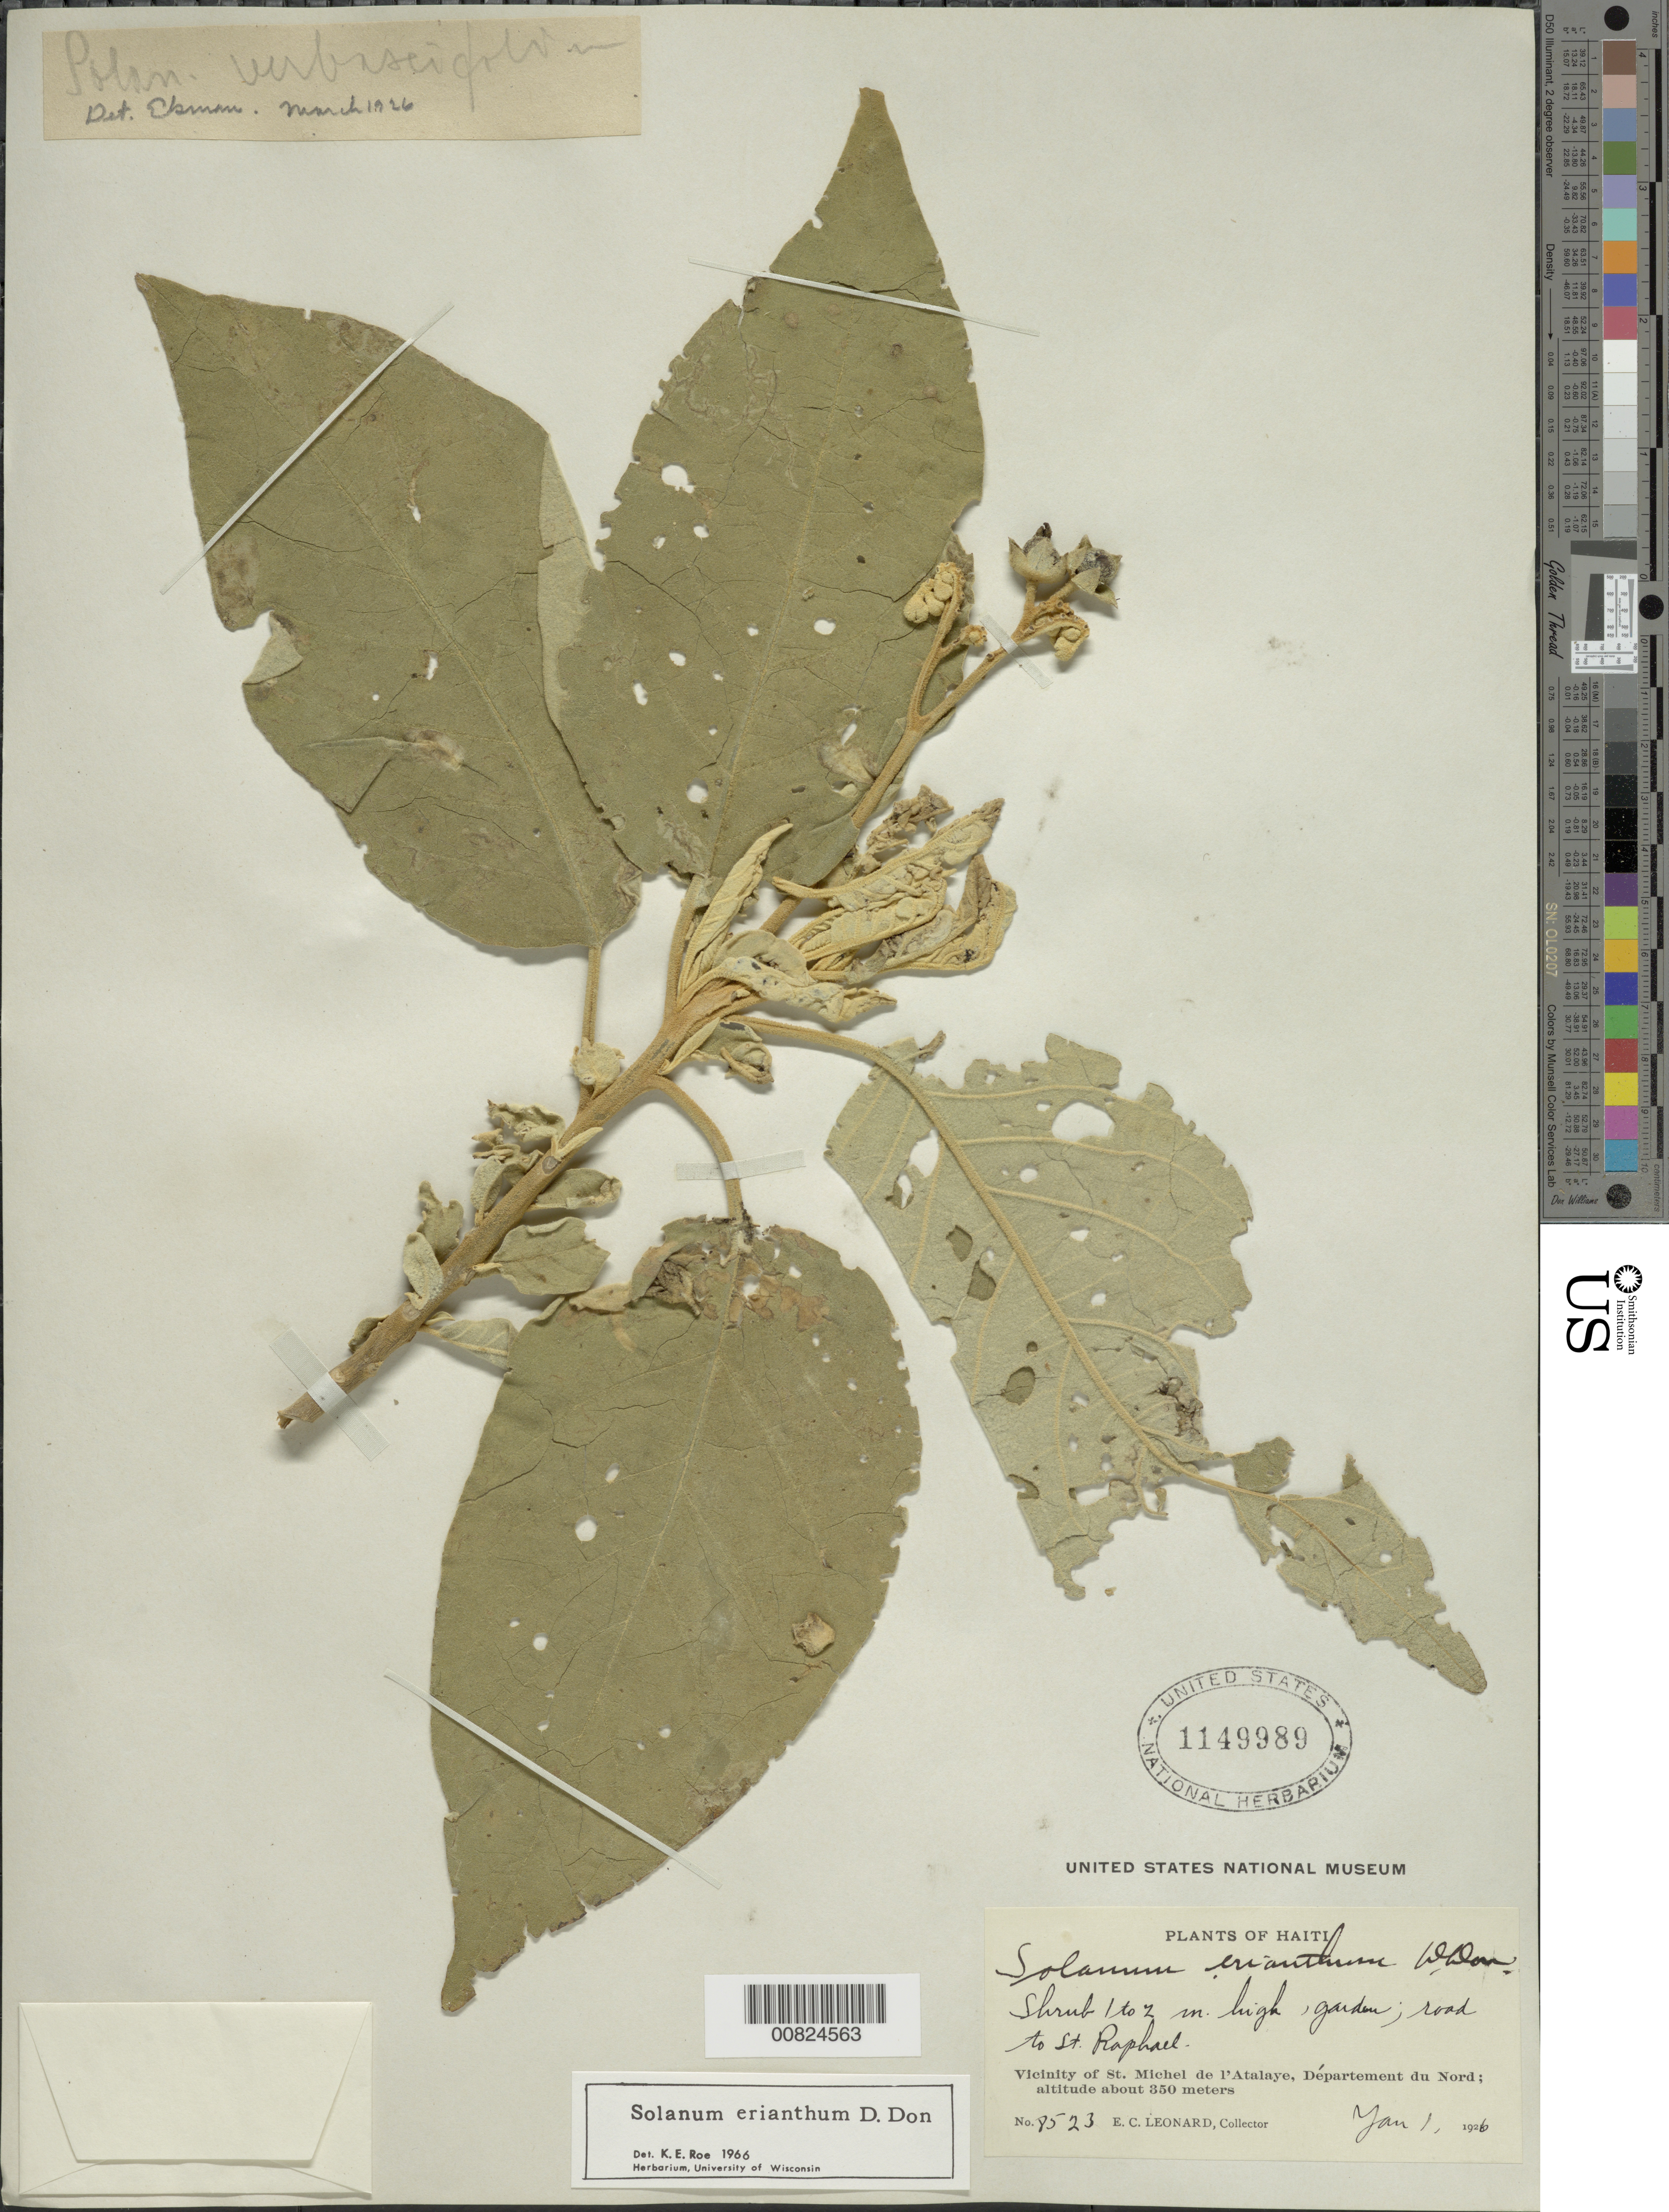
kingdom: Plantae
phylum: Tracheophyta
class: Magnoliopsida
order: Solanales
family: Solanaceae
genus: Solanum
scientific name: Solanum erianthum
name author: D. Don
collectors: E. C. Leonard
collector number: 8523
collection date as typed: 01 Jan 1926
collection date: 1926-01-01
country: Haiti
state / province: Artibonite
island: Hispaniola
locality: Vicinity of St. Michel de l'Atalaye, road to St. Raphael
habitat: Garden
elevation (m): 350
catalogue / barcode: US 1149989